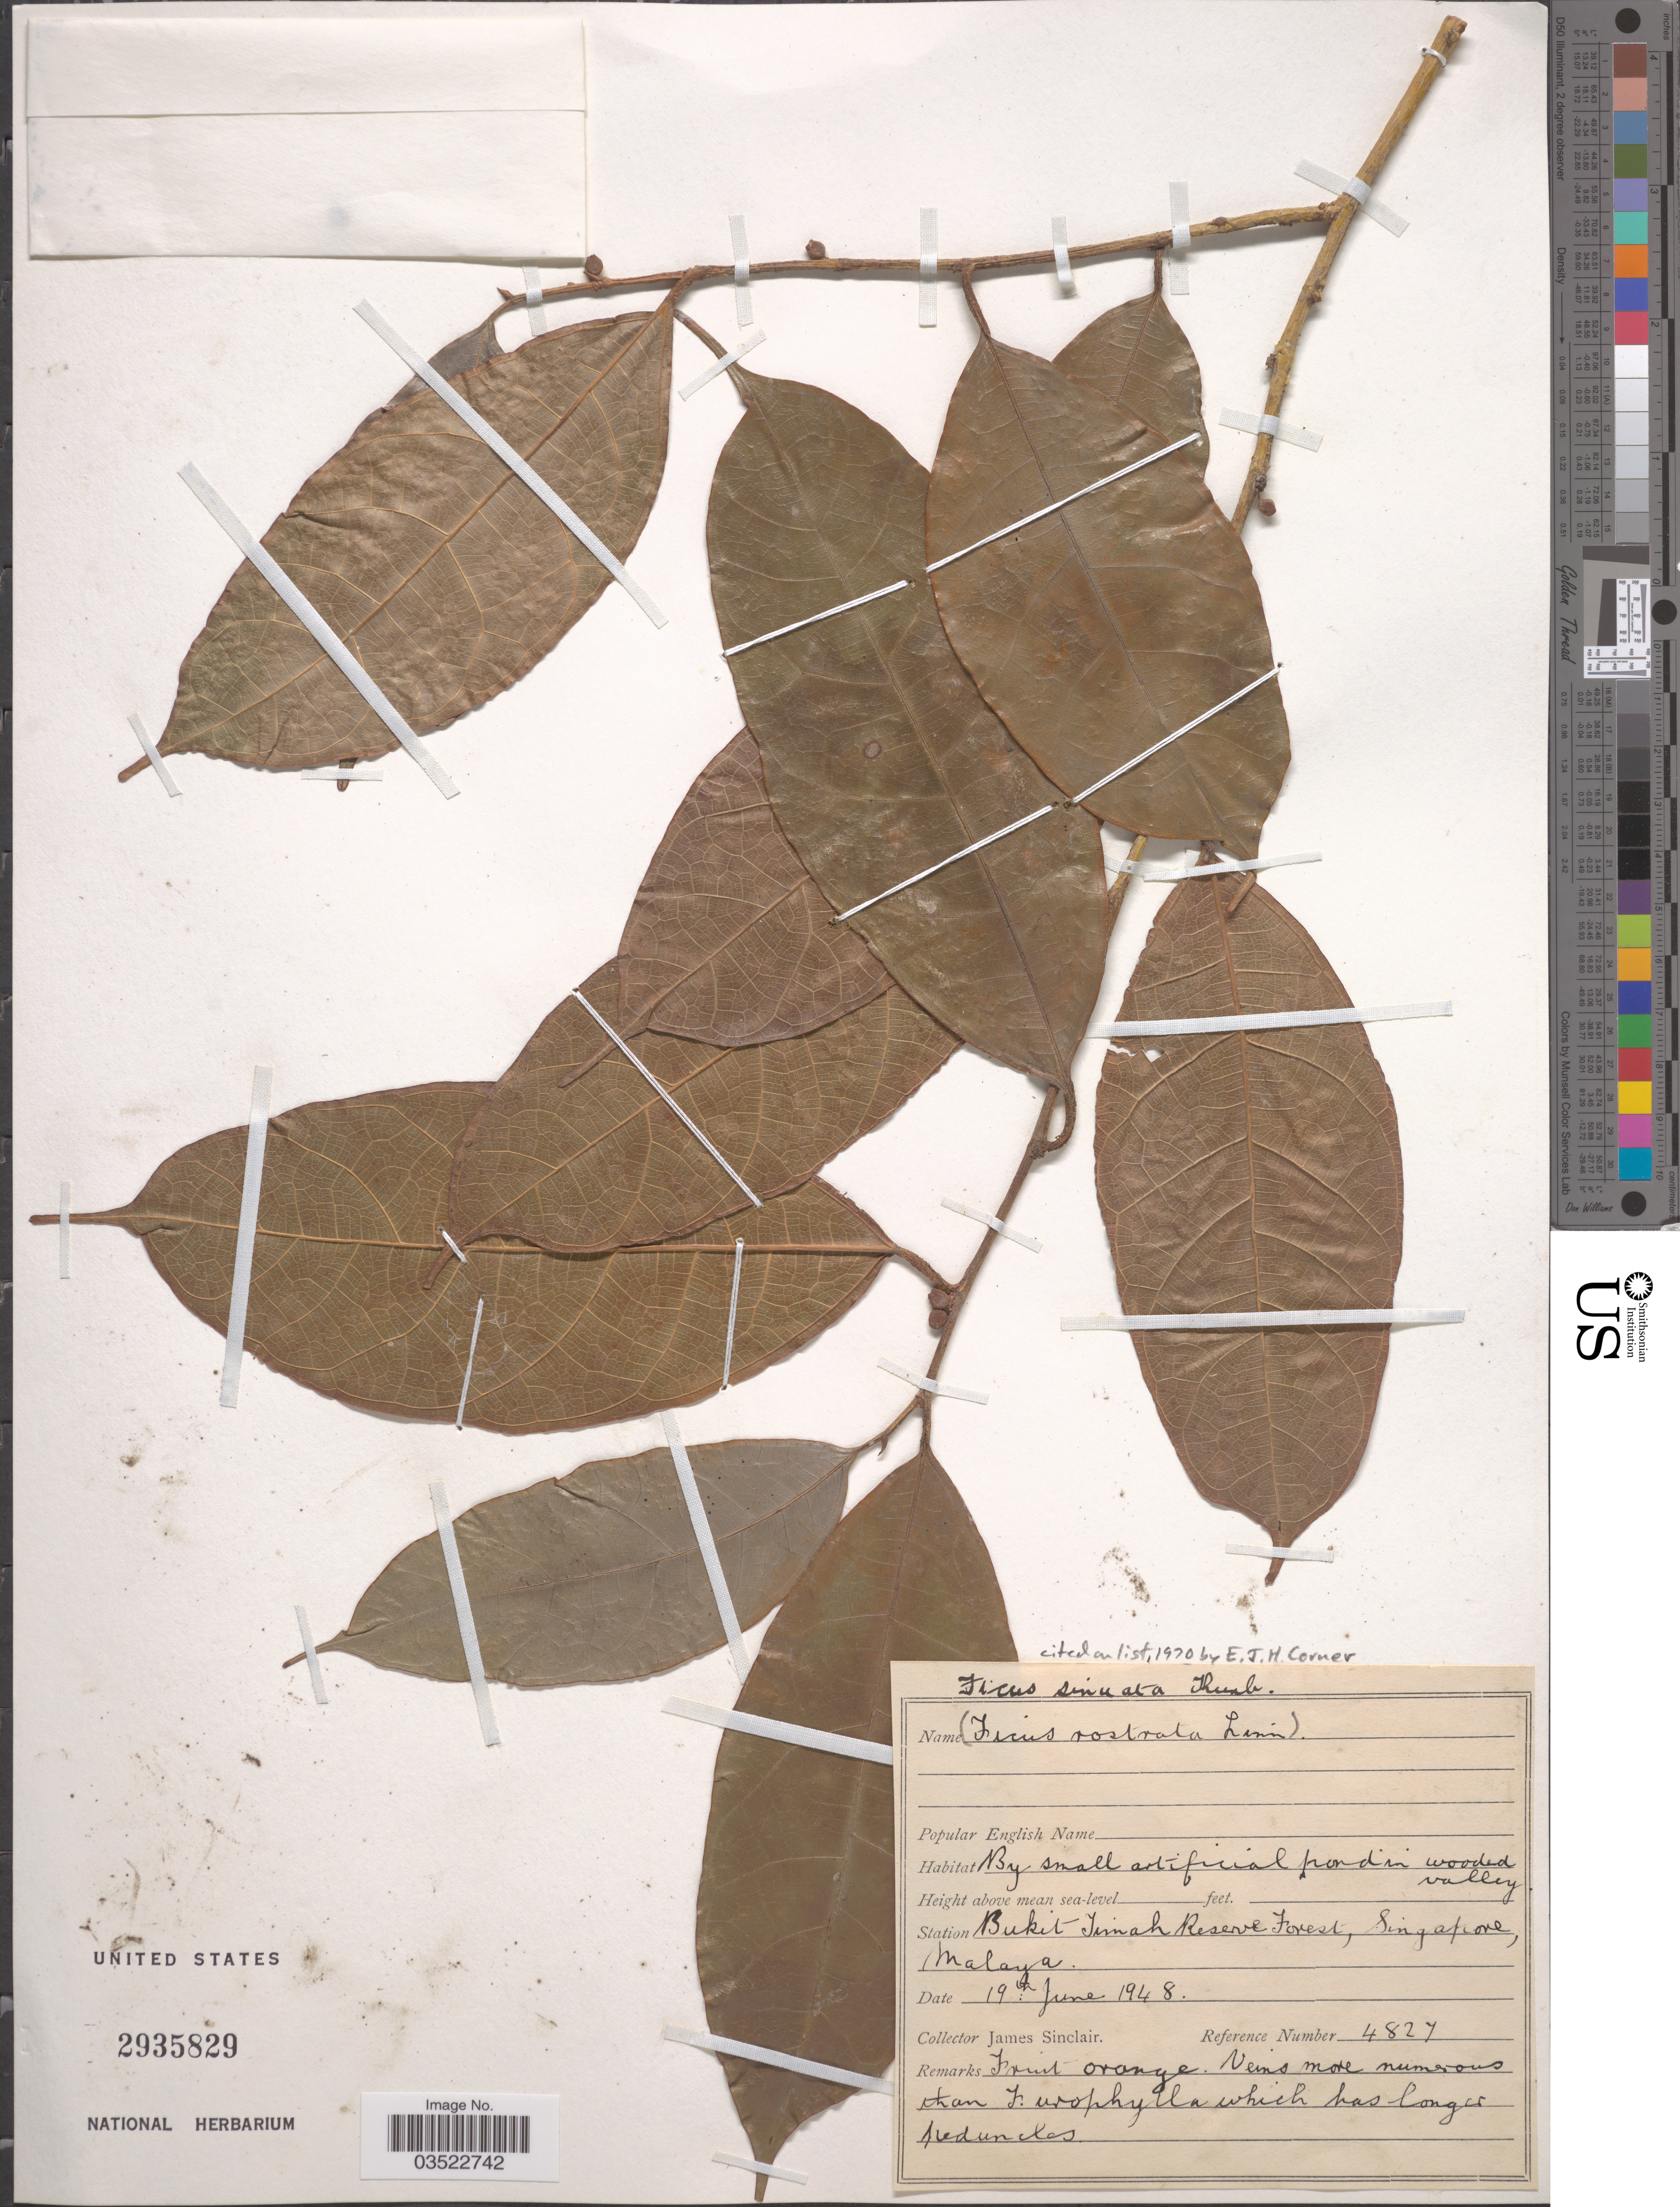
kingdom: Plantae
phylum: Tracheophyta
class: Magnoliopsida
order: Rosales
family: Moraceae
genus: Ficus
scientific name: Ficus sinuata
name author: Thunb.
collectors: J. Sinclair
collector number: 4827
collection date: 1948-06-19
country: Singapore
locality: Station Bukit Jimah Reserve Forest, Singapore, Malaya.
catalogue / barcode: US 2935829